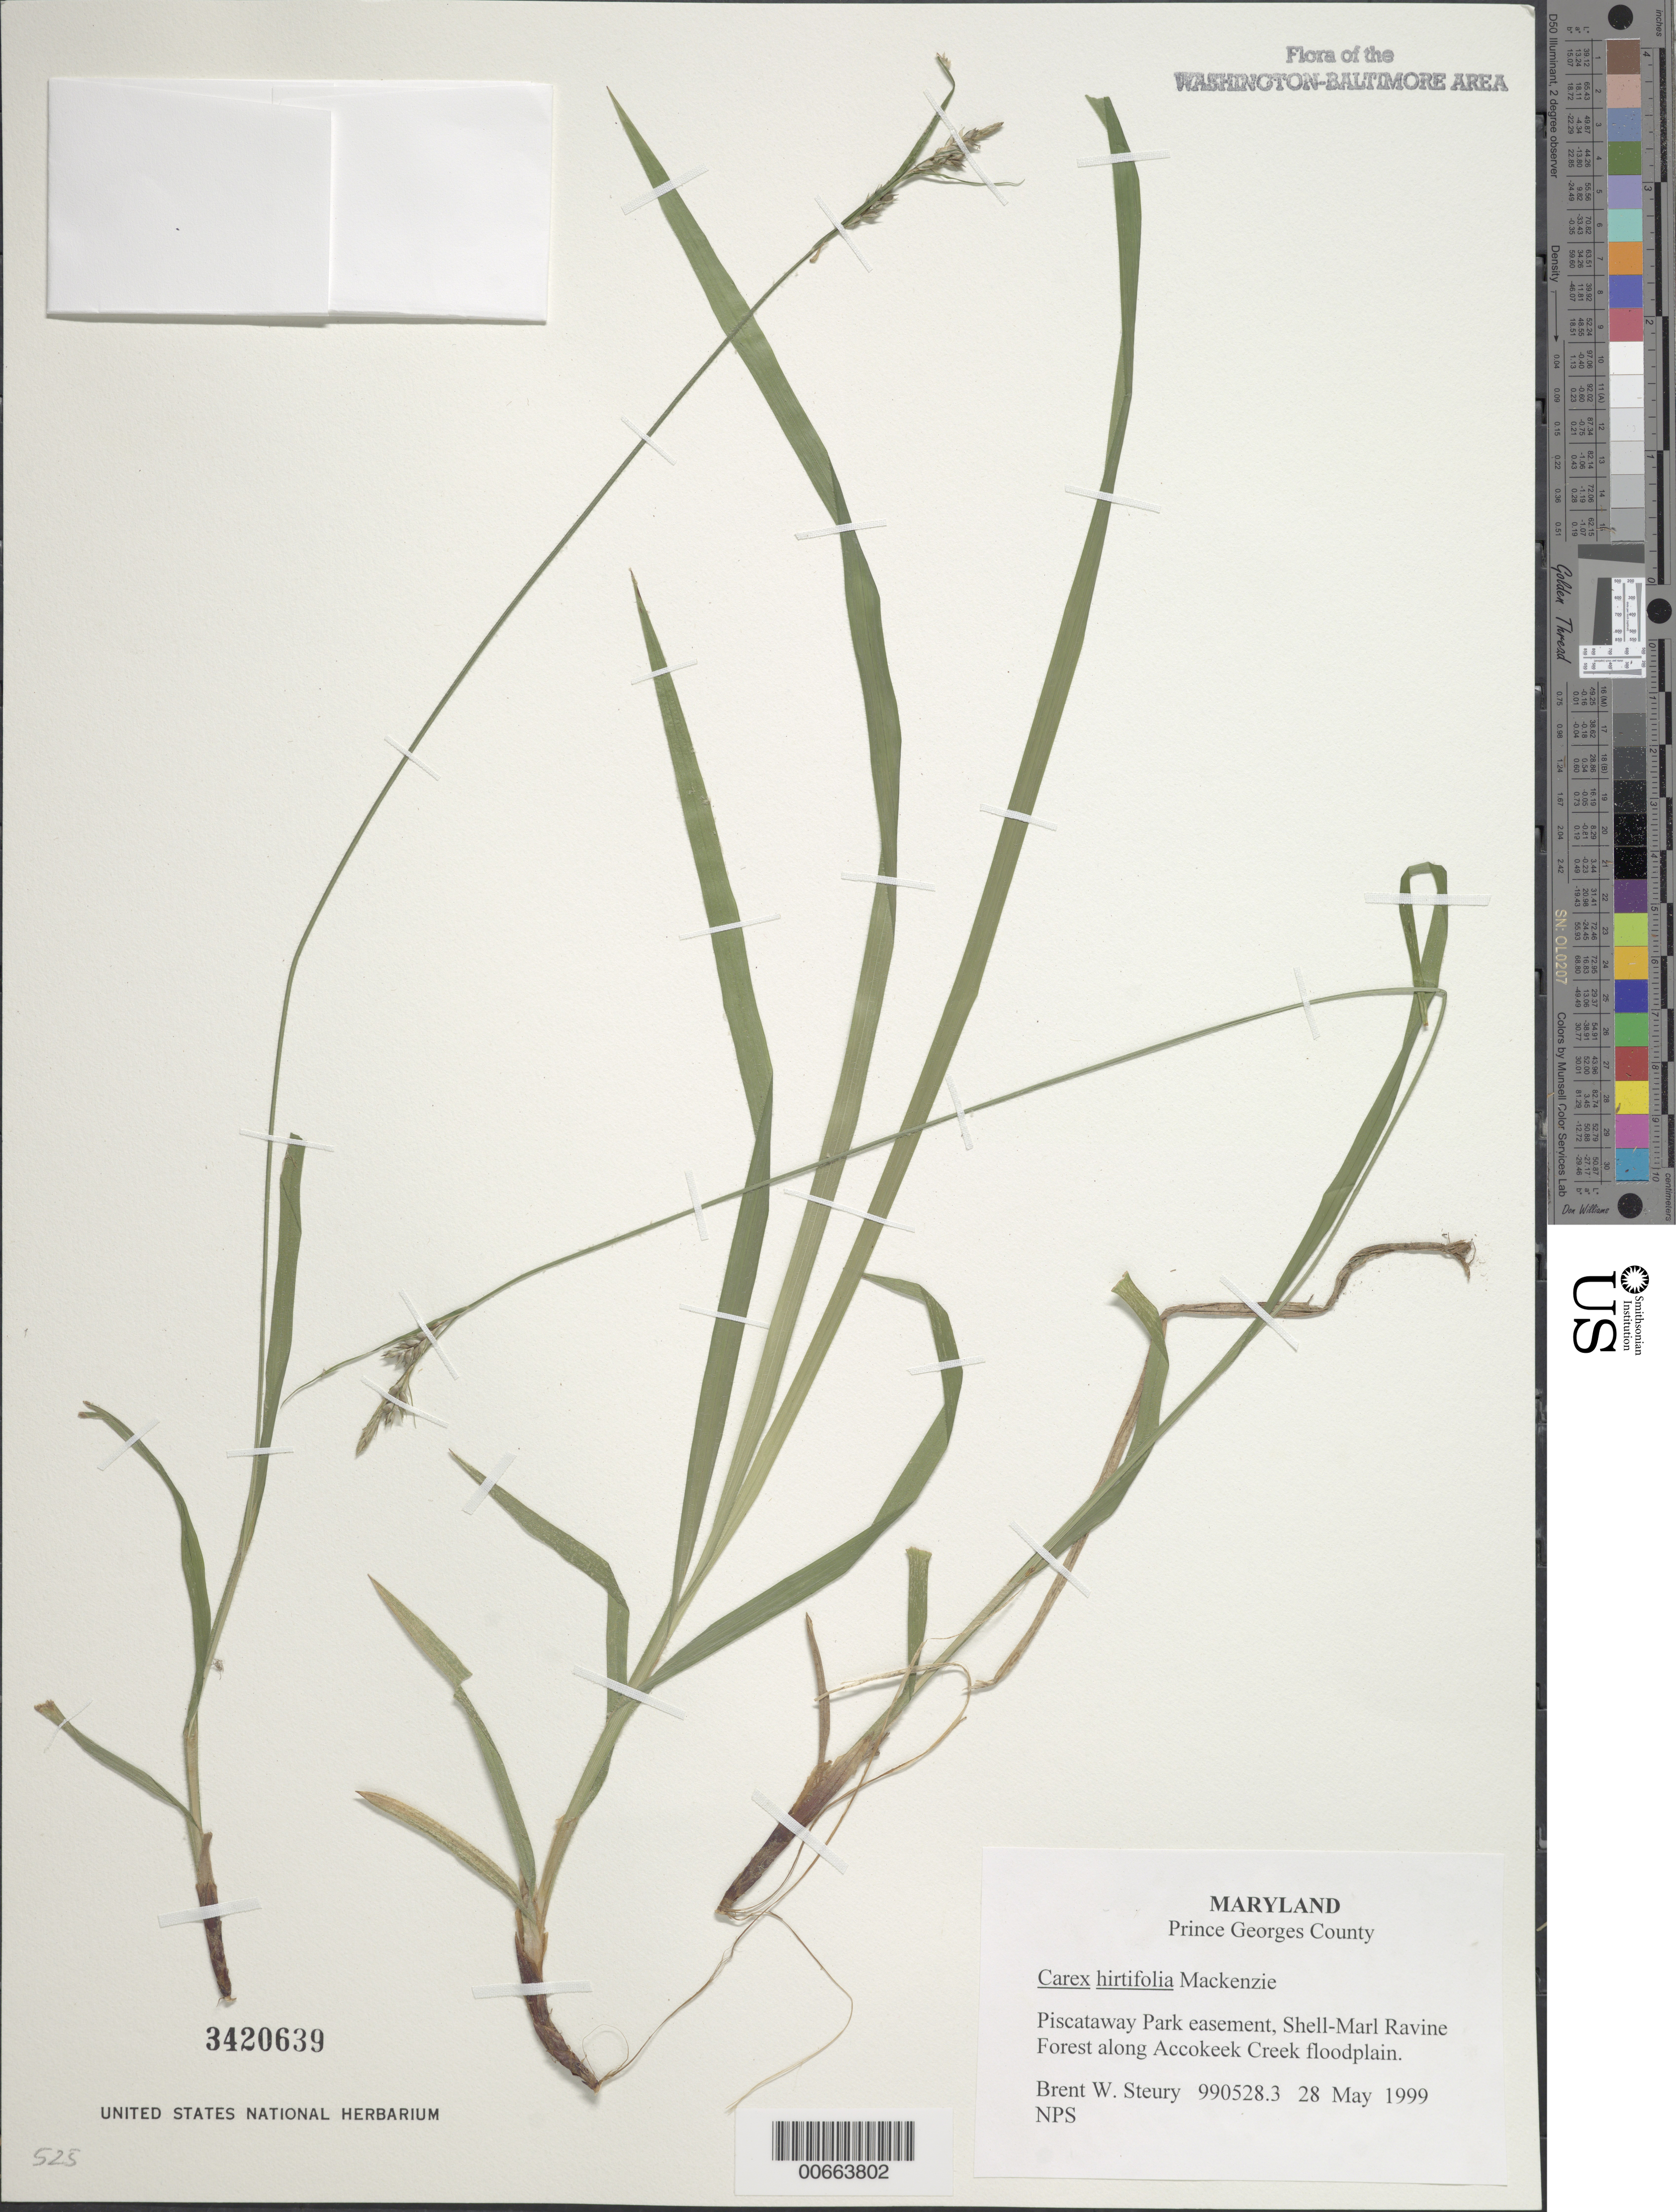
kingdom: Plantae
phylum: Tracheophyta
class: Liliopsida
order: Poales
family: Cyperaceae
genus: Carex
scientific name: Carex hirtifolia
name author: Mack.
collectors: B. Steury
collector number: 990528.3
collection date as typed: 28 May 1999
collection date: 1999-05-28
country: United States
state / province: Maryland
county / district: Prince George's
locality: Piscataway Park easement, Shell-Marl Ravine Forest along Accokeek Creek.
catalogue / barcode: US 3420639